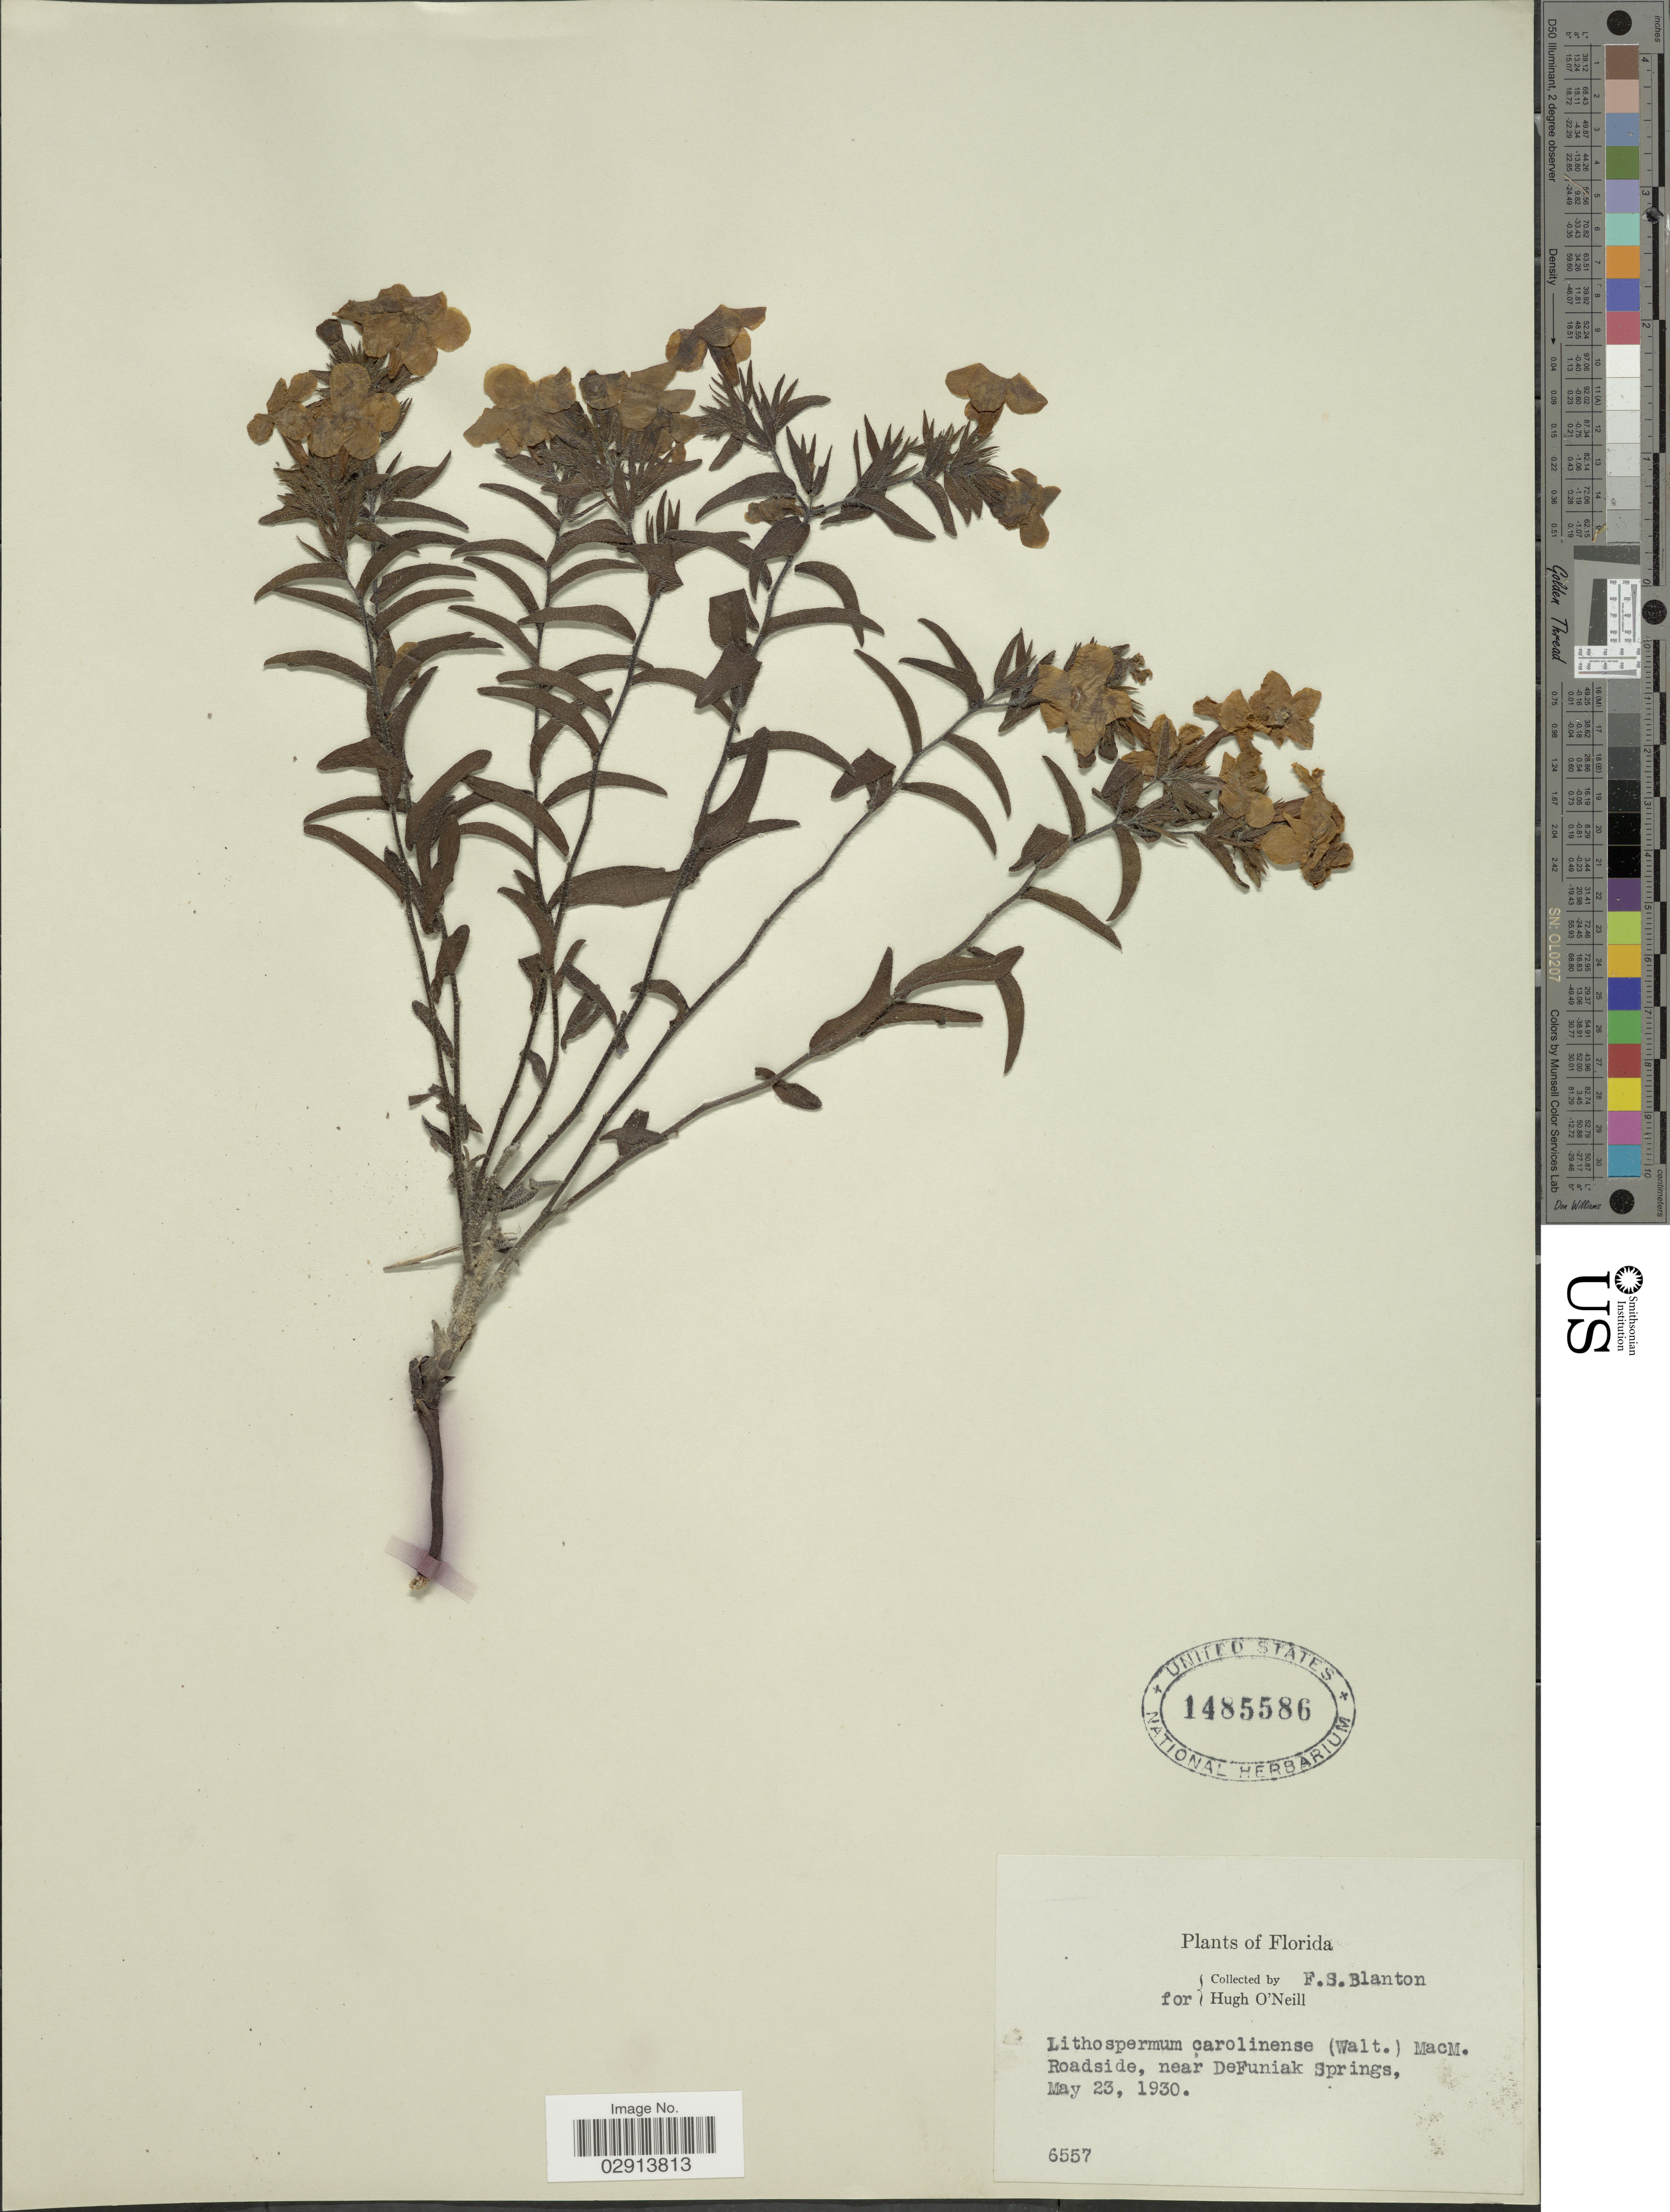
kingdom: Plantae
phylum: Tracheophyta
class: Magnoliopsida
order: Boraginales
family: Boraginaceae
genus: Lithospermum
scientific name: Lithospermum caroliniense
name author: (J.F. Gmel.) MacMill.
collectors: F. S. Blanton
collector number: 6557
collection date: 1930-05-23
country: United States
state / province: Florida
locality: Roadside, near DeFuniak Springs.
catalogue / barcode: US 1485586